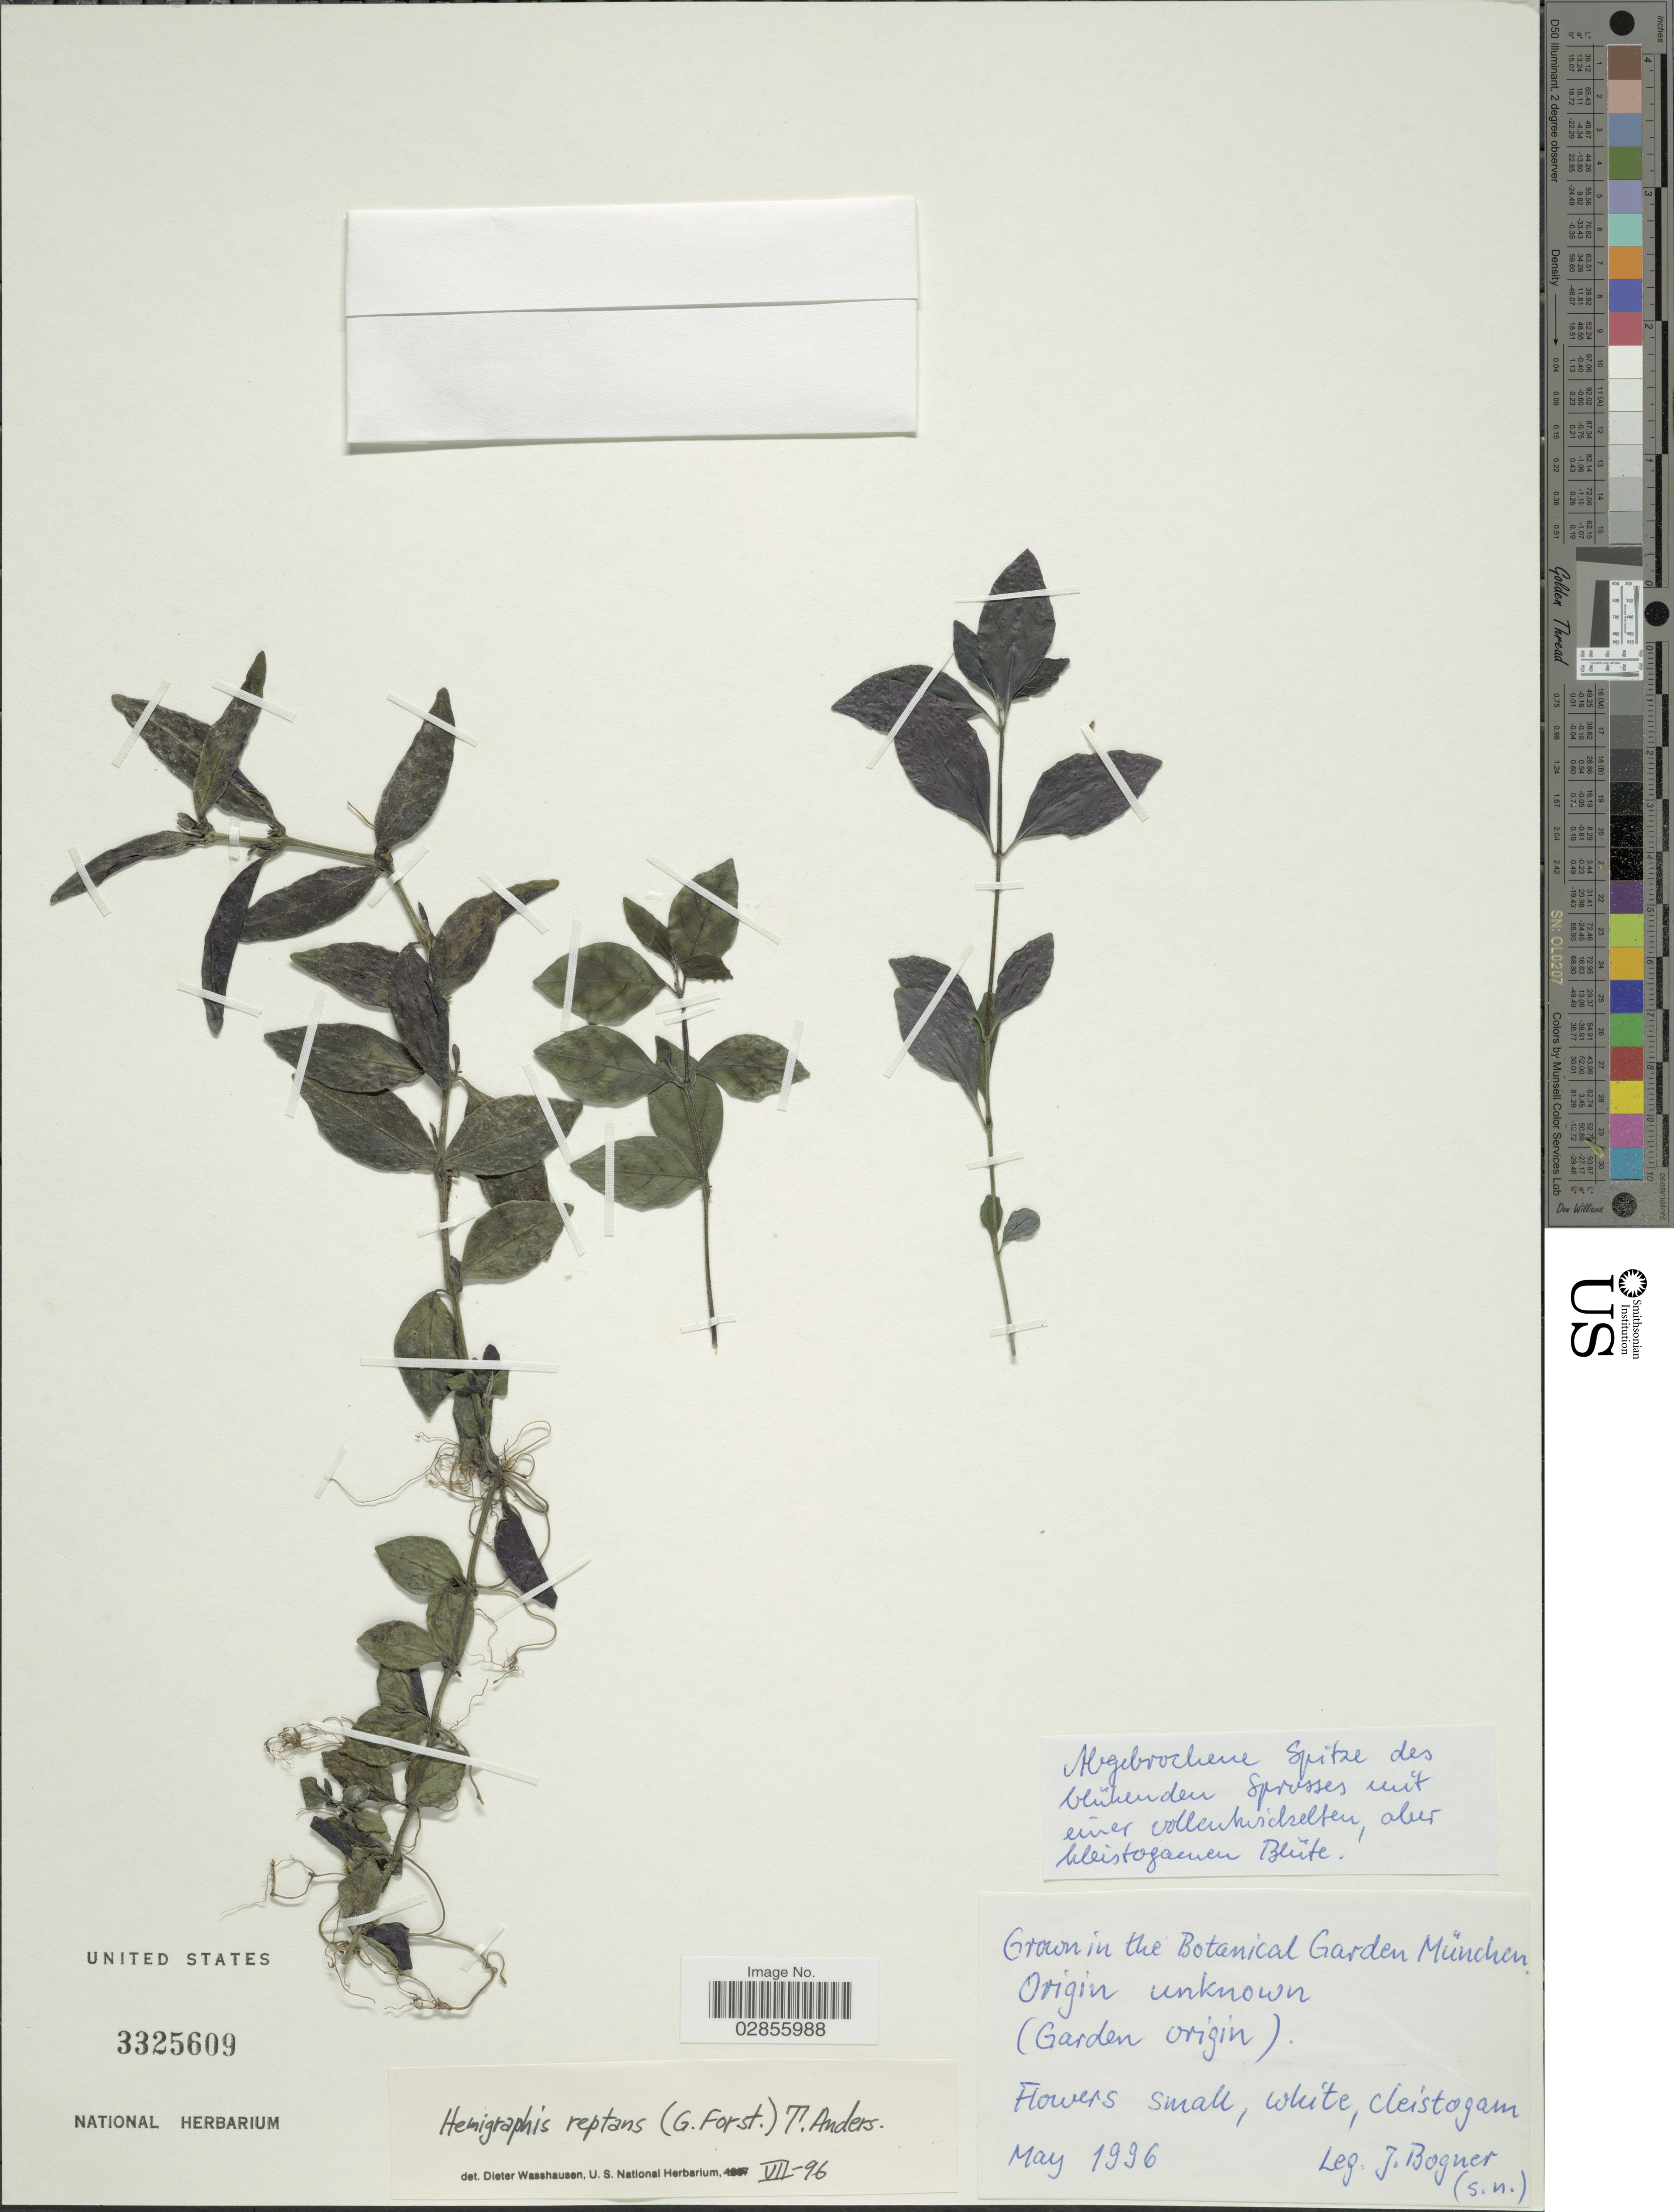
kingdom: Plantae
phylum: Tracheophyta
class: Magnoliopsida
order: Lamiales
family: Acanthaceae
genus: Hemigraphis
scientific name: Hemigraphis reptans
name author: (G. Forst.) T. Anderson ex Hemsl.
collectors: J. Bogner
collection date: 1996-05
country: Germany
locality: Grown in the Botanical Garden München.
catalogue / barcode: US 3325609